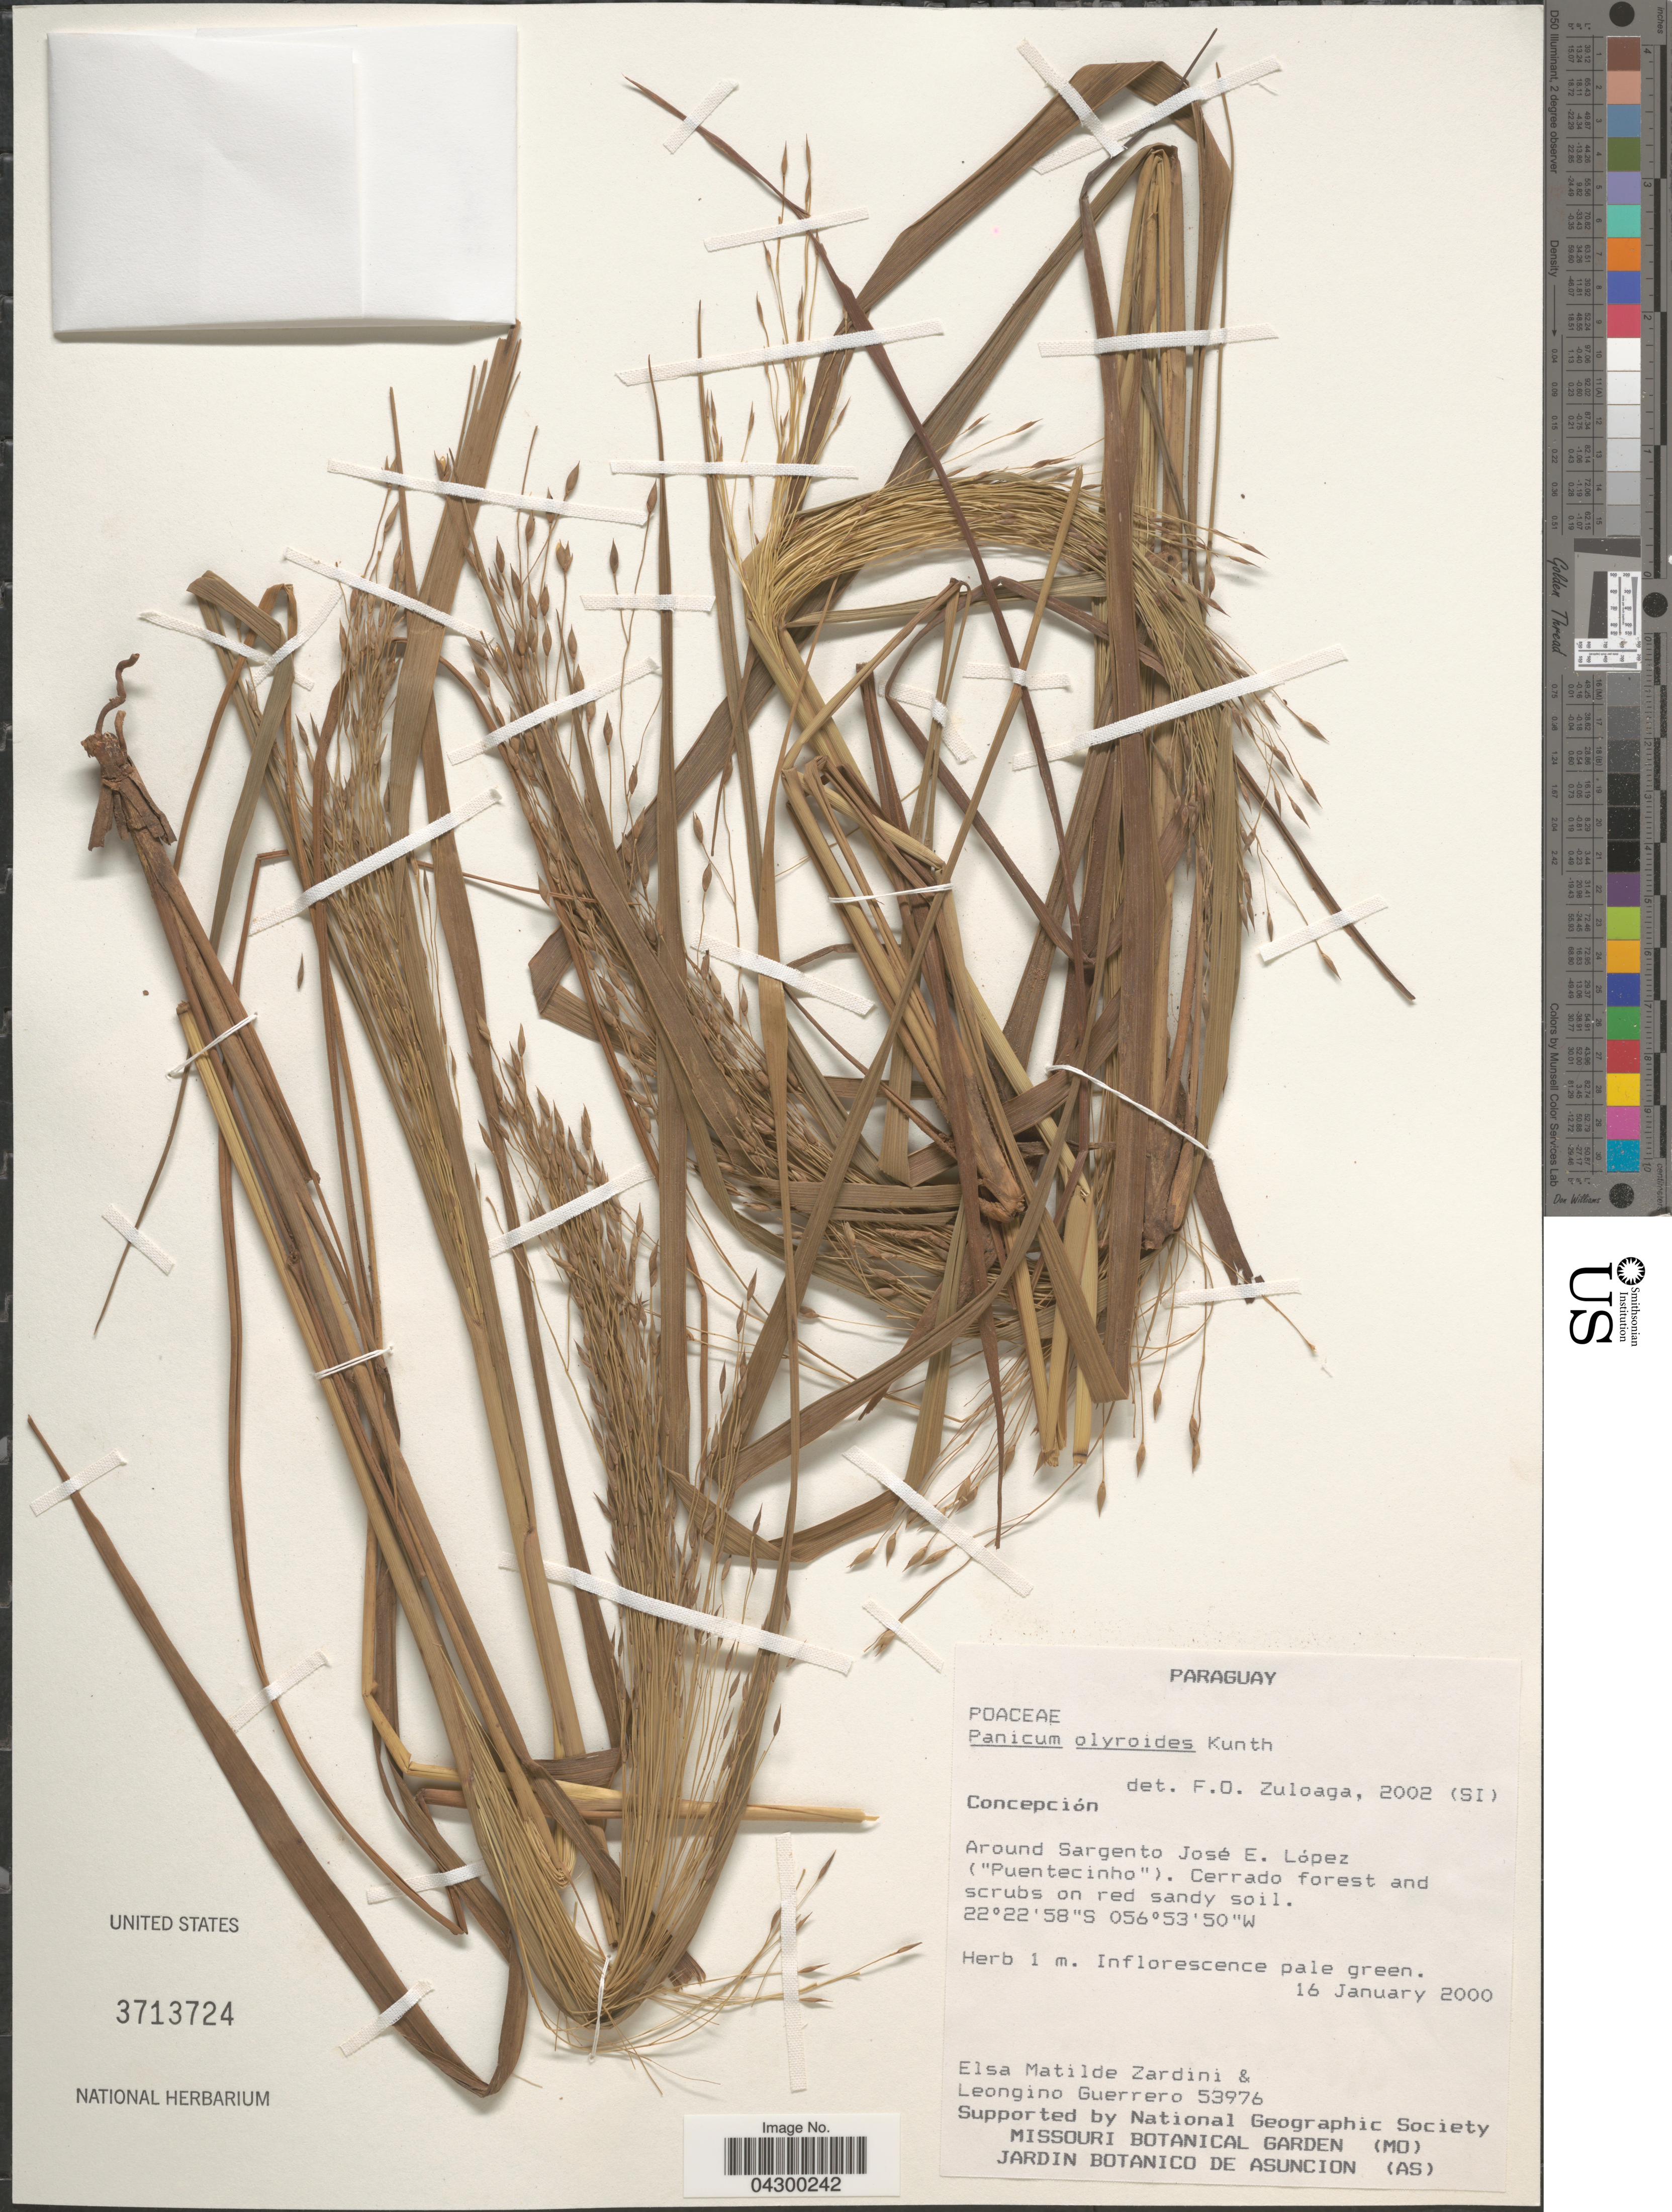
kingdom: Plantae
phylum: Tracheophyta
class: Liliopsida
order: Poales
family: Poaceae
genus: Panicum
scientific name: Panicum olyroides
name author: Kunth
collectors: E. M. Zardini & L. Guerrero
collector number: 53976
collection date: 2000-01-16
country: Paraguay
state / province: Concepcion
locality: Around Sargento José E. López ("Puentecinho"). Cerrado forest and scrubs on red sandy soil.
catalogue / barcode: US 3713724